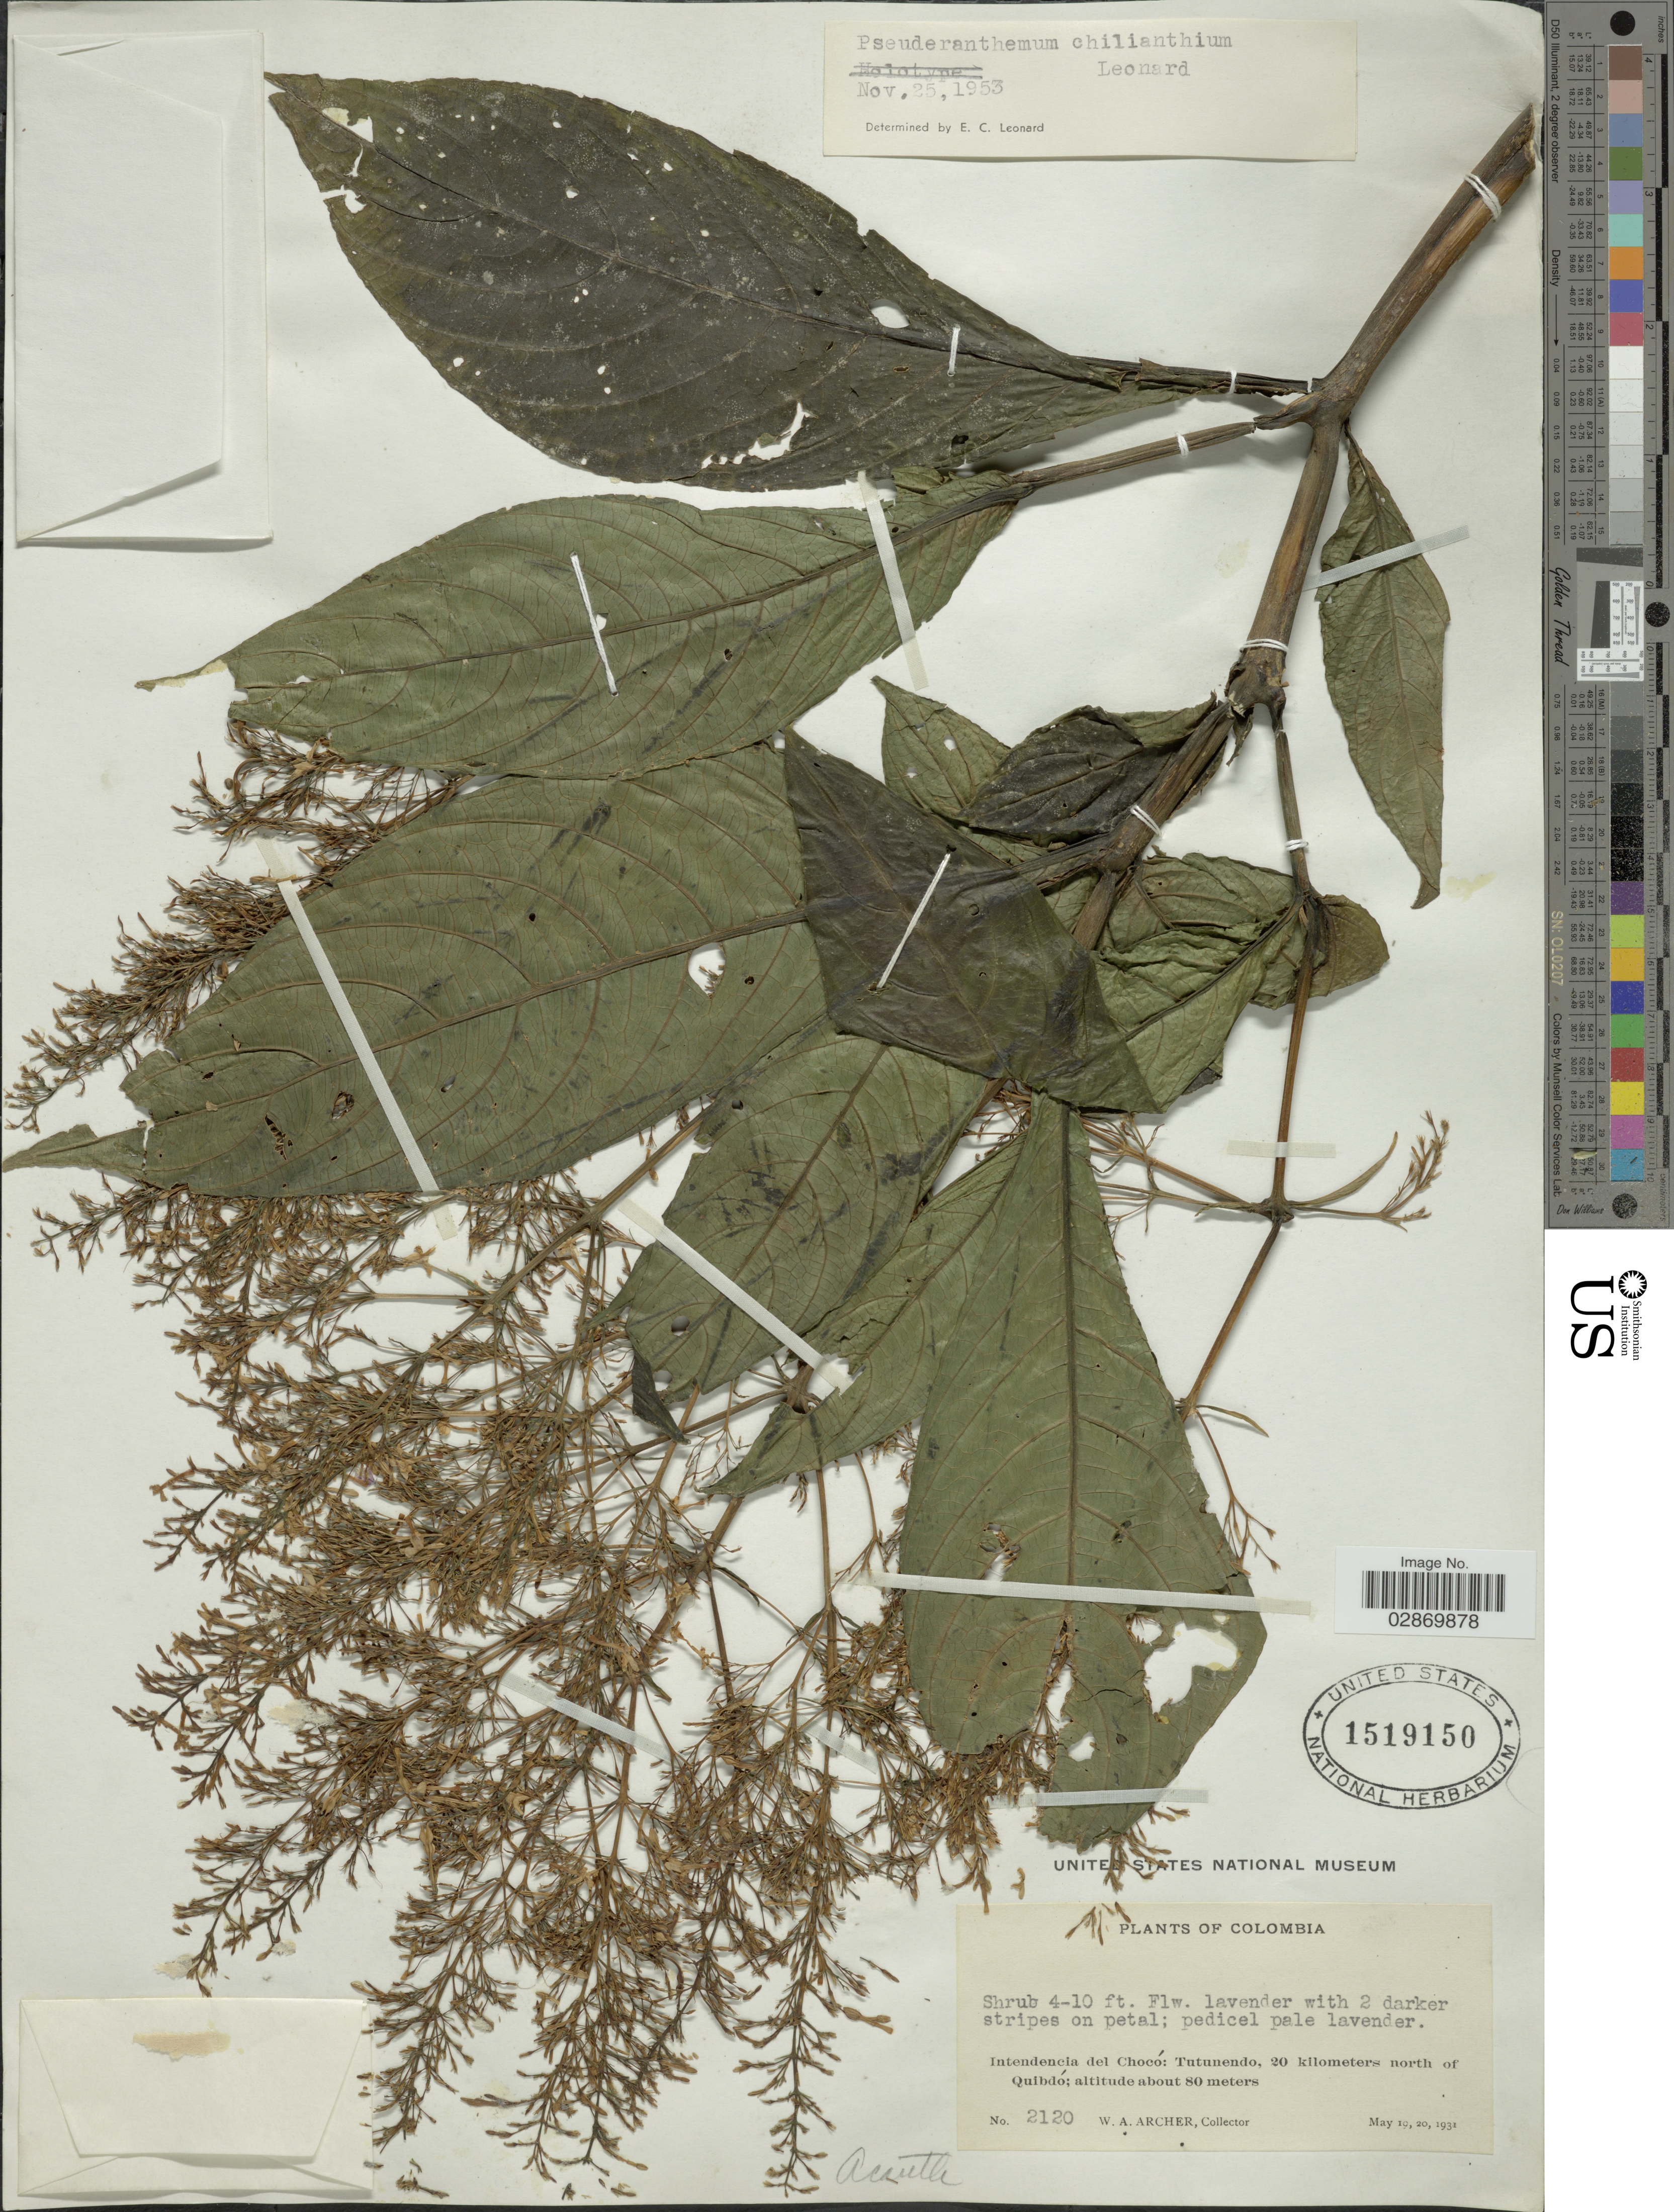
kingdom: Plantae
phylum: Tracheophyta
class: Magnoliopsida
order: Lamiales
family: Acanthaceae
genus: Pseuderanthemum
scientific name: Pseuderanthemum chilianthium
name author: Leonard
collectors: W. Archer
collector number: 2120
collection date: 1931-05-19/1931-05-20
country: Colombia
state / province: Chocó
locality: Intendencia del Chocó, Tutunendo, 20 kilometers north of Quibdó.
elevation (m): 80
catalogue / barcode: US 1519150